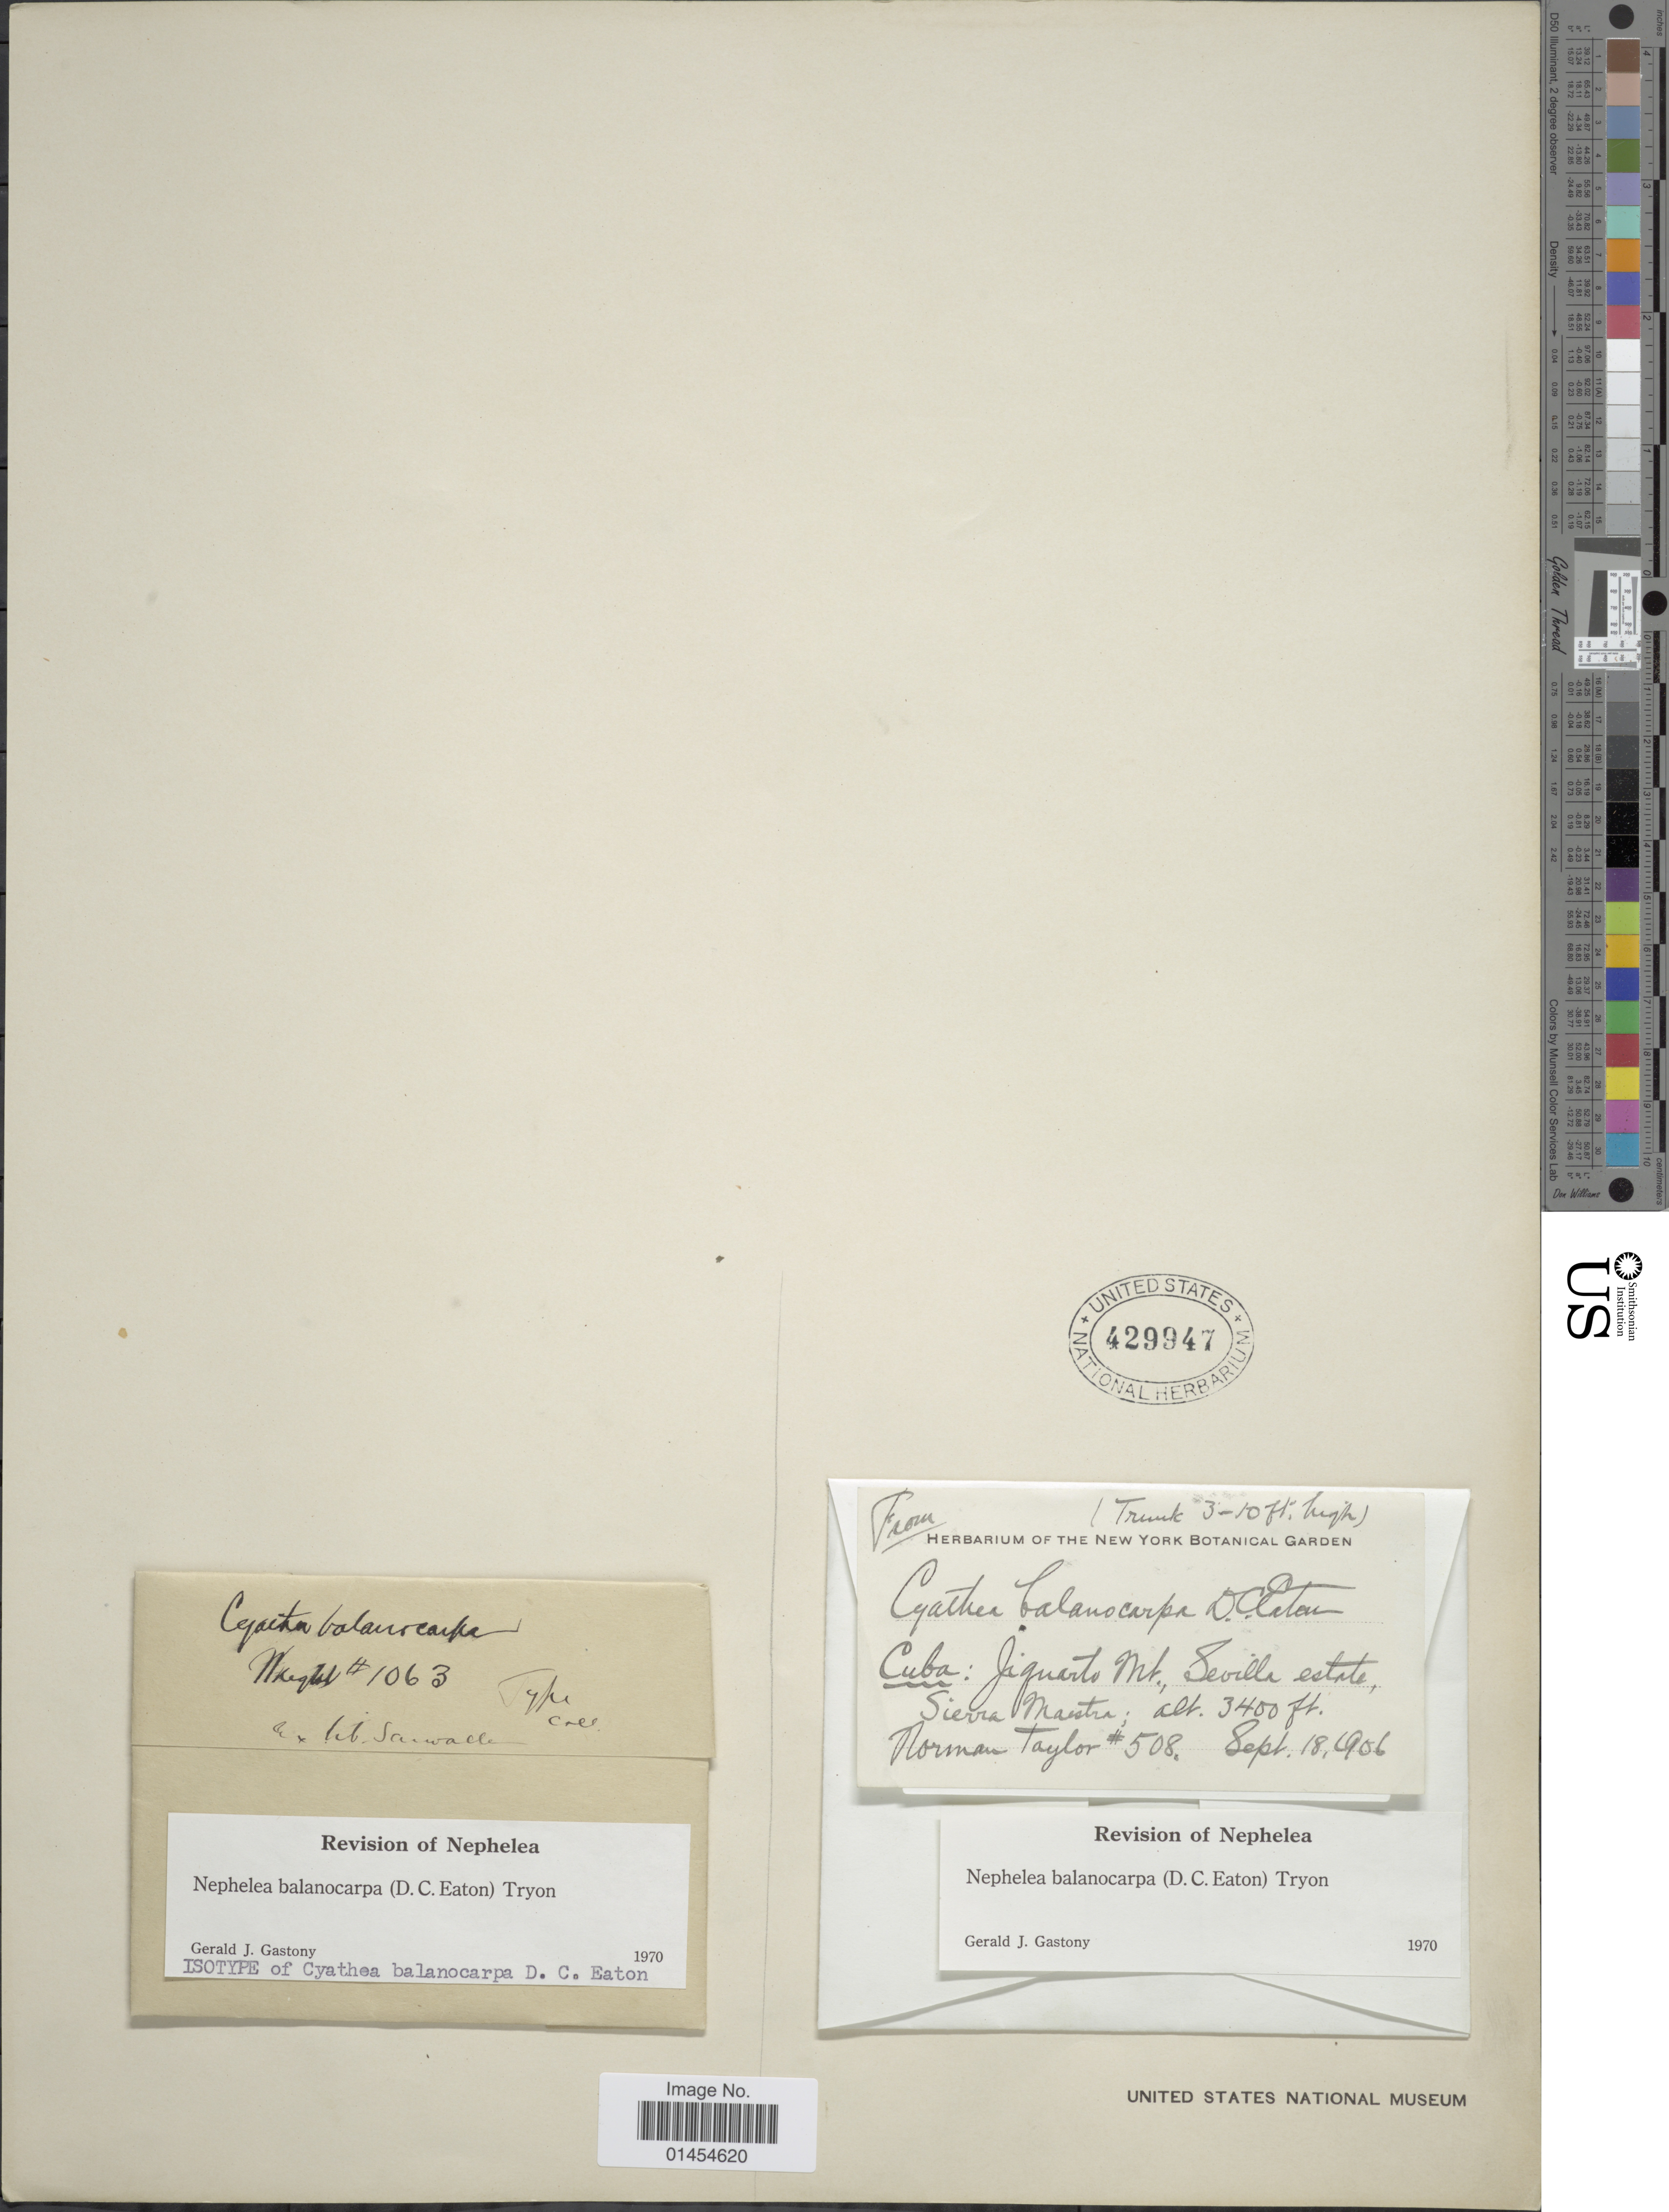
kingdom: Plantae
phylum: Tracheophyta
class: Polypodiopsida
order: Cyatheales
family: Cyatheaceae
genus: Alsophila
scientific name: Alsophila balanocarpa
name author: (D.C. Eaton) D.S. Conant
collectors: N. Taylor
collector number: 508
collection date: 1906-09-18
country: Cuba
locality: Jiguarto Mt., Sevilla estate, Sierra Maestra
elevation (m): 1036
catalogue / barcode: US 429947